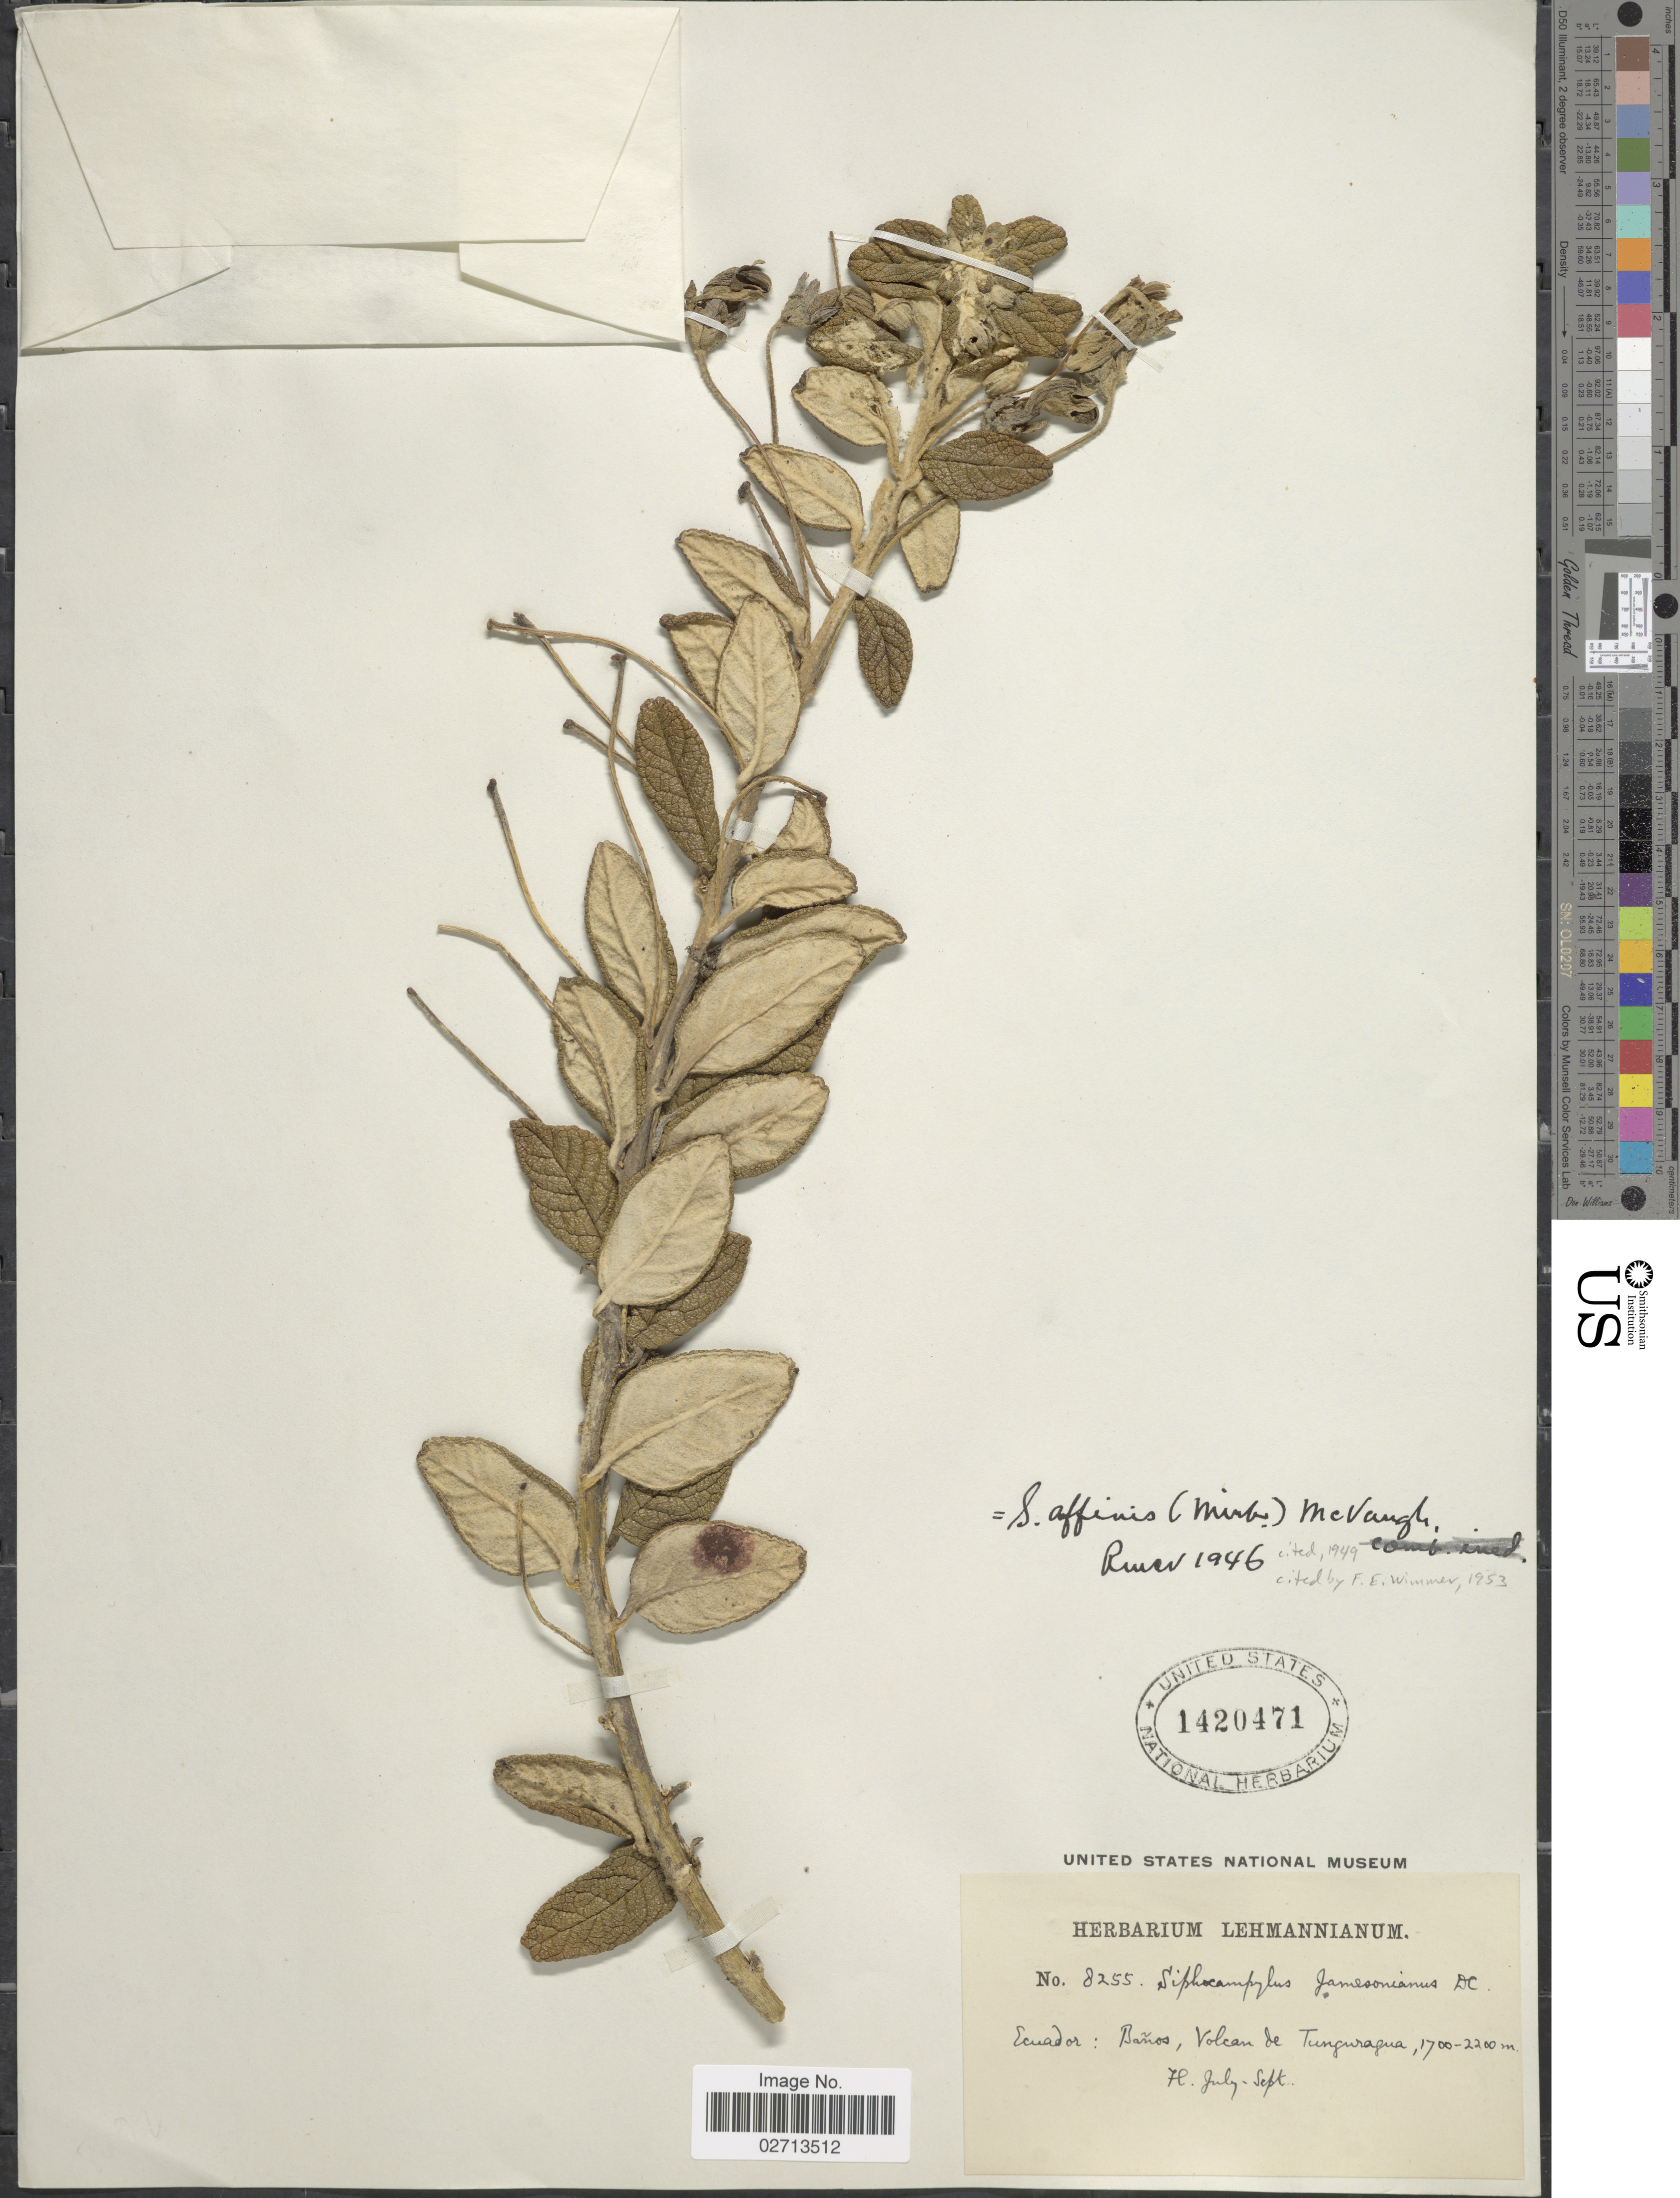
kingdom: Plantae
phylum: Tracheophyta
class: Magnoliopsida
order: Asterales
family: Campanulaceae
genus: Siphocampylus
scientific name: Siphocampylus affinis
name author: (Mirb.) McVaugh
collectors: ex herb. Lehmannianum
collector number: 8255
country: Ecuador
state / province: Tungurahua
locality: Banos, Volcan de Tungurapua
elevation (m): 1700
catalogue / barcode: US 1420471